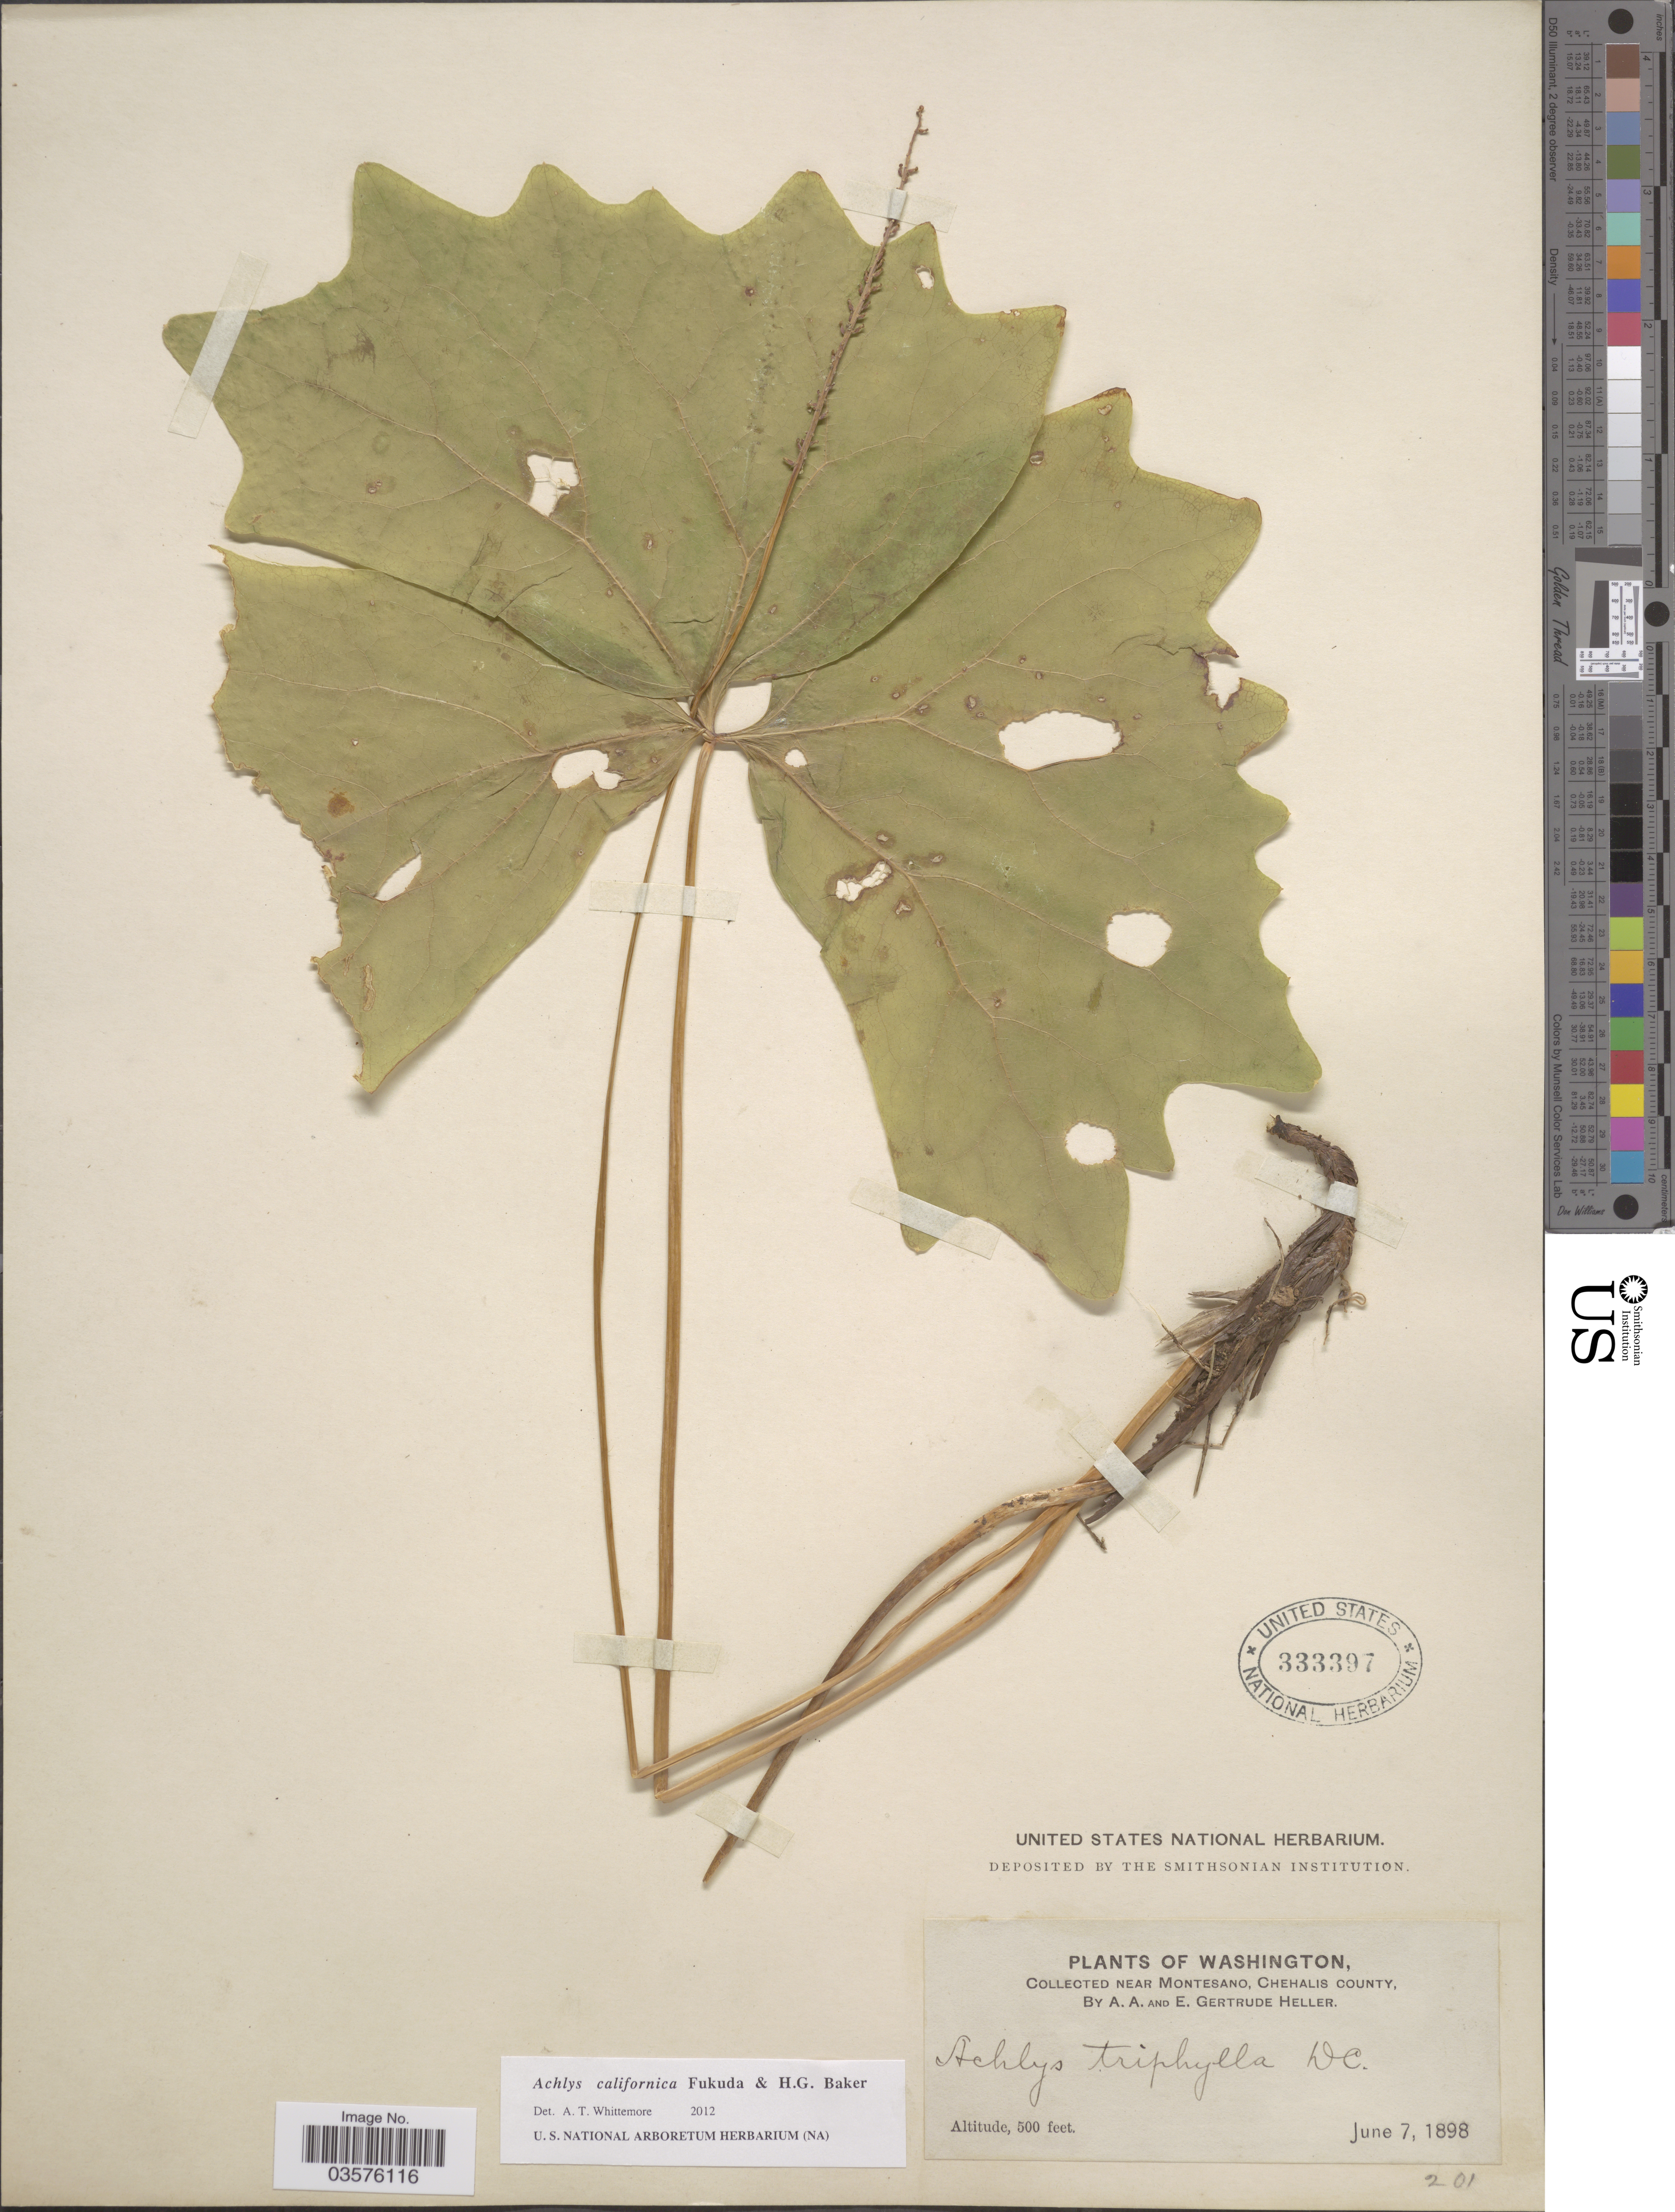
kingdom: Plantae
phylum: Tracheophyta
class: Magnoliopsida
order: Ranunculales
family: Berberidaceae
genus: Achlys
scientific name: Achlys californica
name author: Fukuda & H.G. Baker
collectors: A. A. Heller & E. G. Heller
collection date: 1898-06-07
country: United States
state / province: Washington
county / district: Grays Harbor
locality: Near Montesano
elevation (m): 152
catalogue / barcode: US 333397